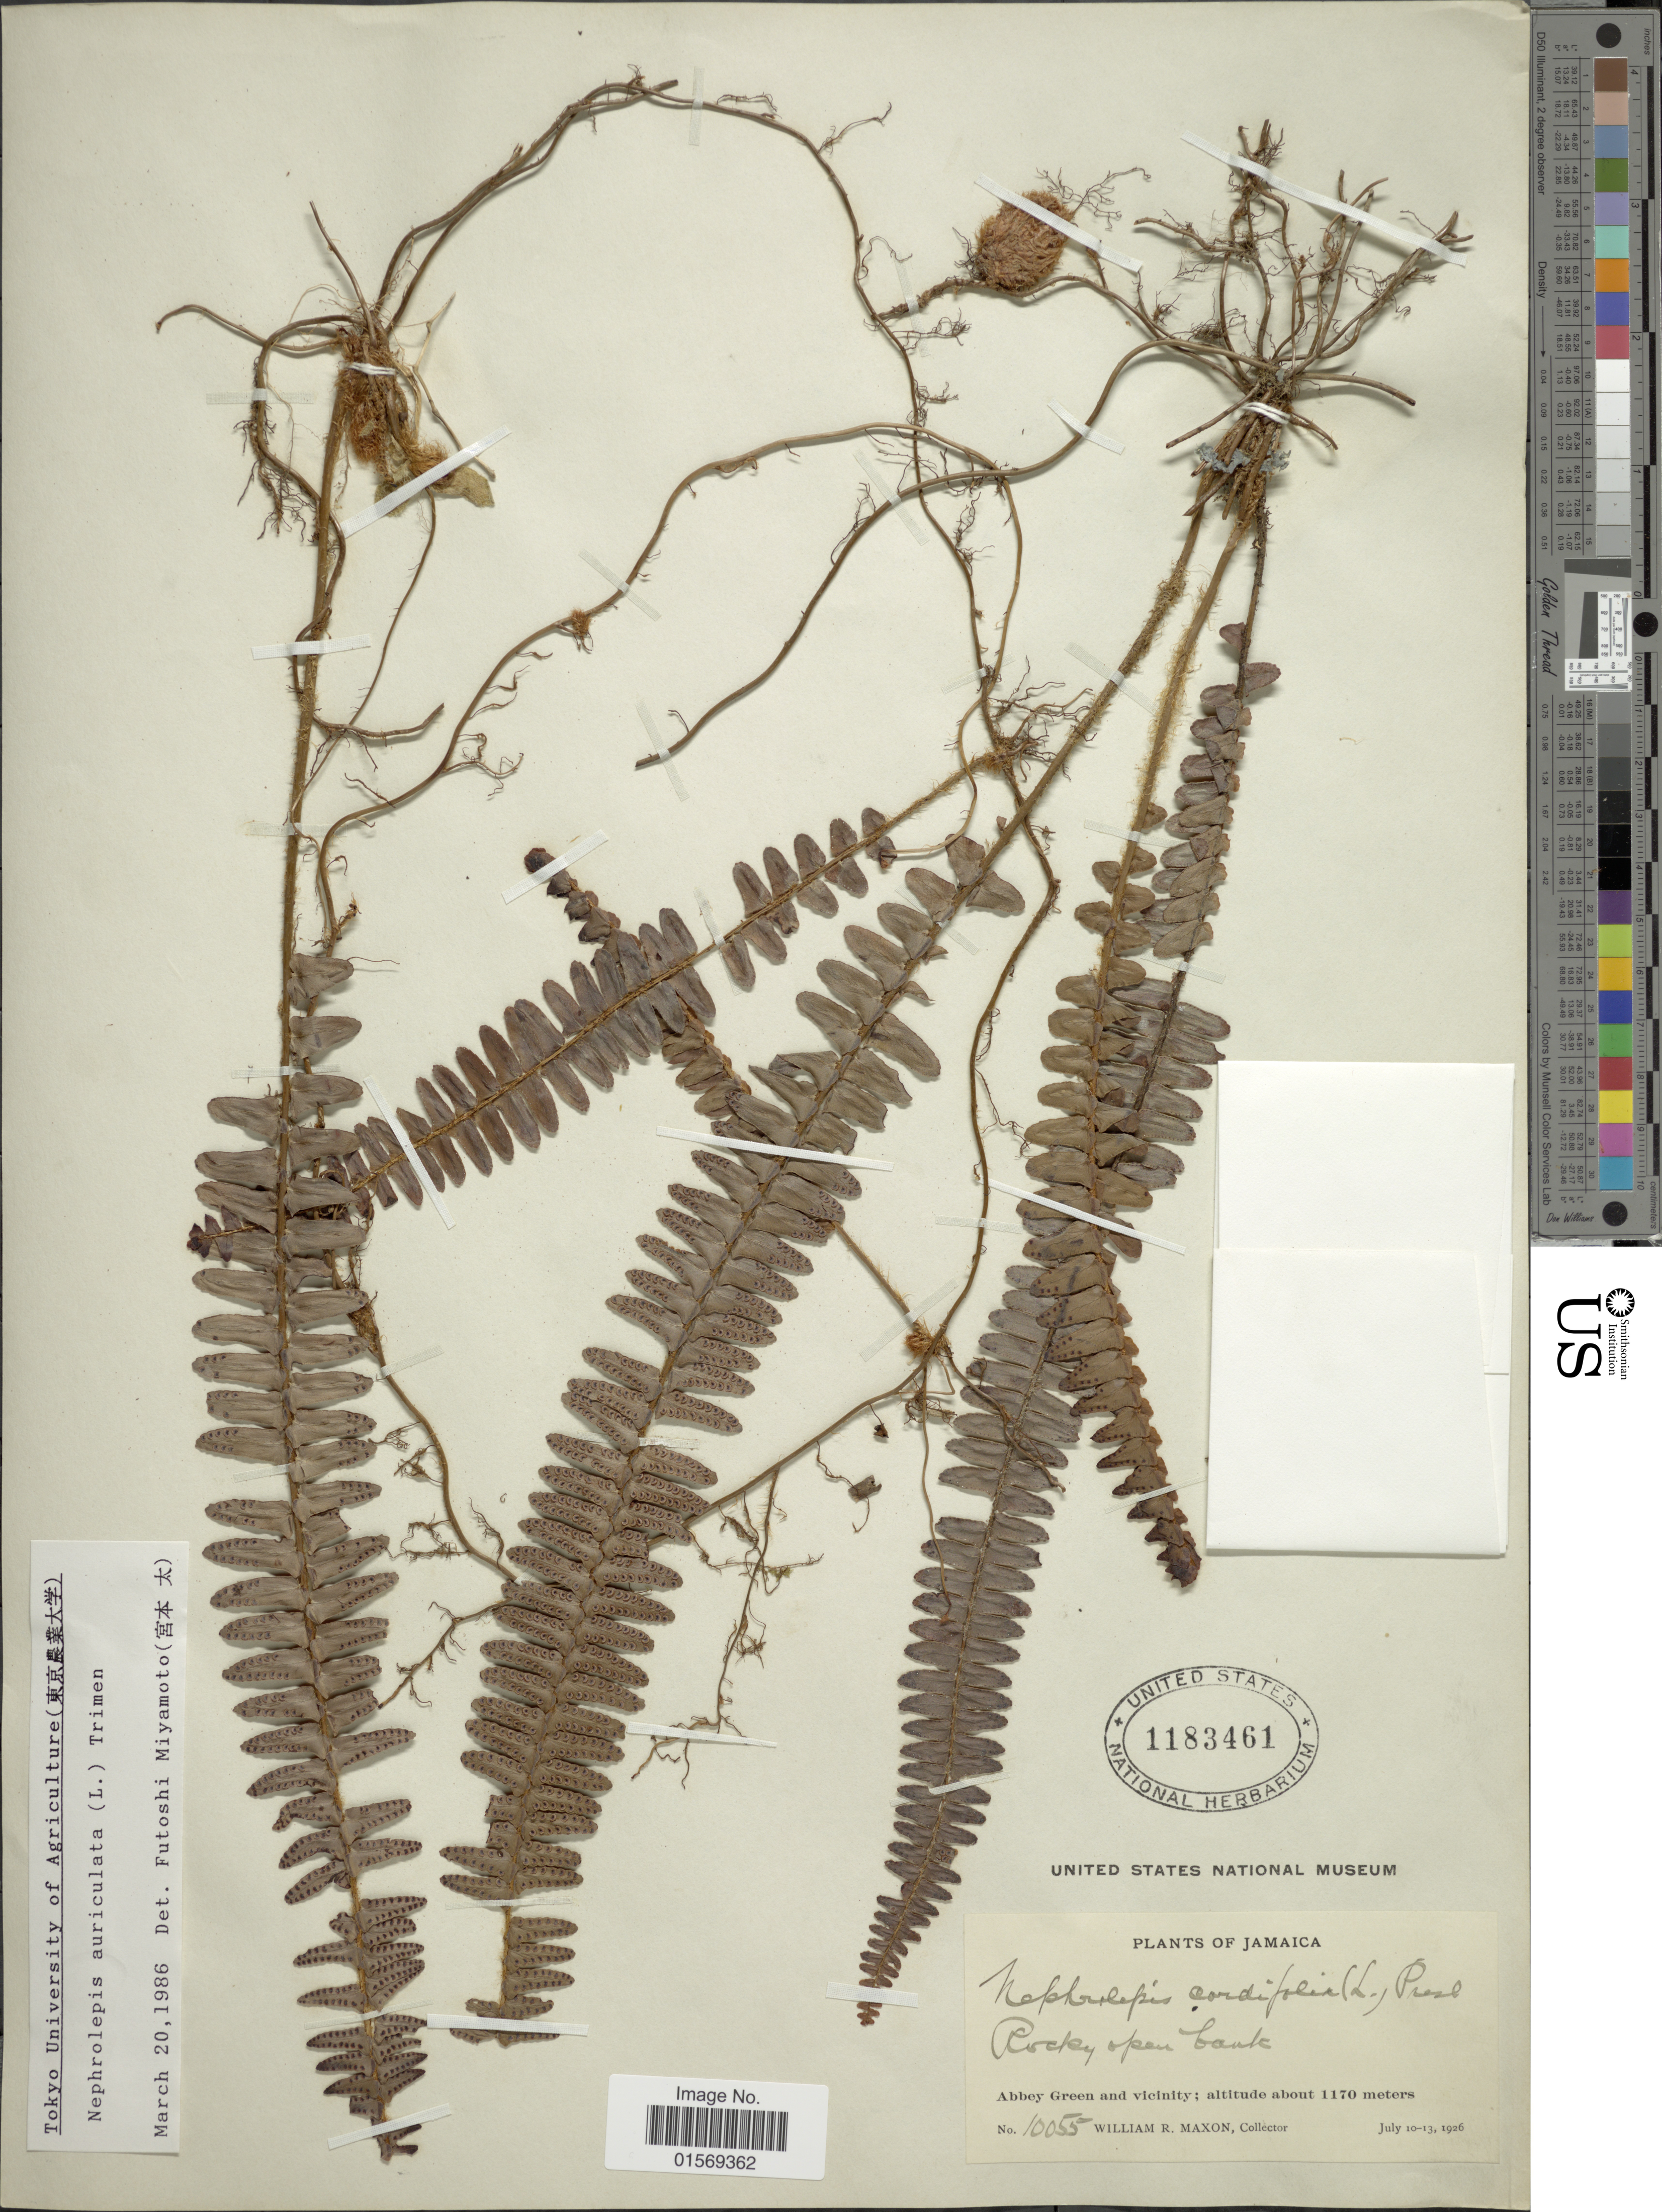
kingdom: Plantae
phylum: Tracheophyta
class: Polypodiopsida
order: Polypodiales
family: Nephrolepidaceae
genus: Nephrolepis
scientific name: Nephrolepis cordifolia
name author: (L.) C. Presl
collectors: W. R. Maxon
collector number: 10055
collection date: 1926-07-10/1926-07-13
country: Jamaica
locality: Jamaica. Abbey Green and Vicinity.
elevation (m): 1170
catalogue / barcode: US 1183461